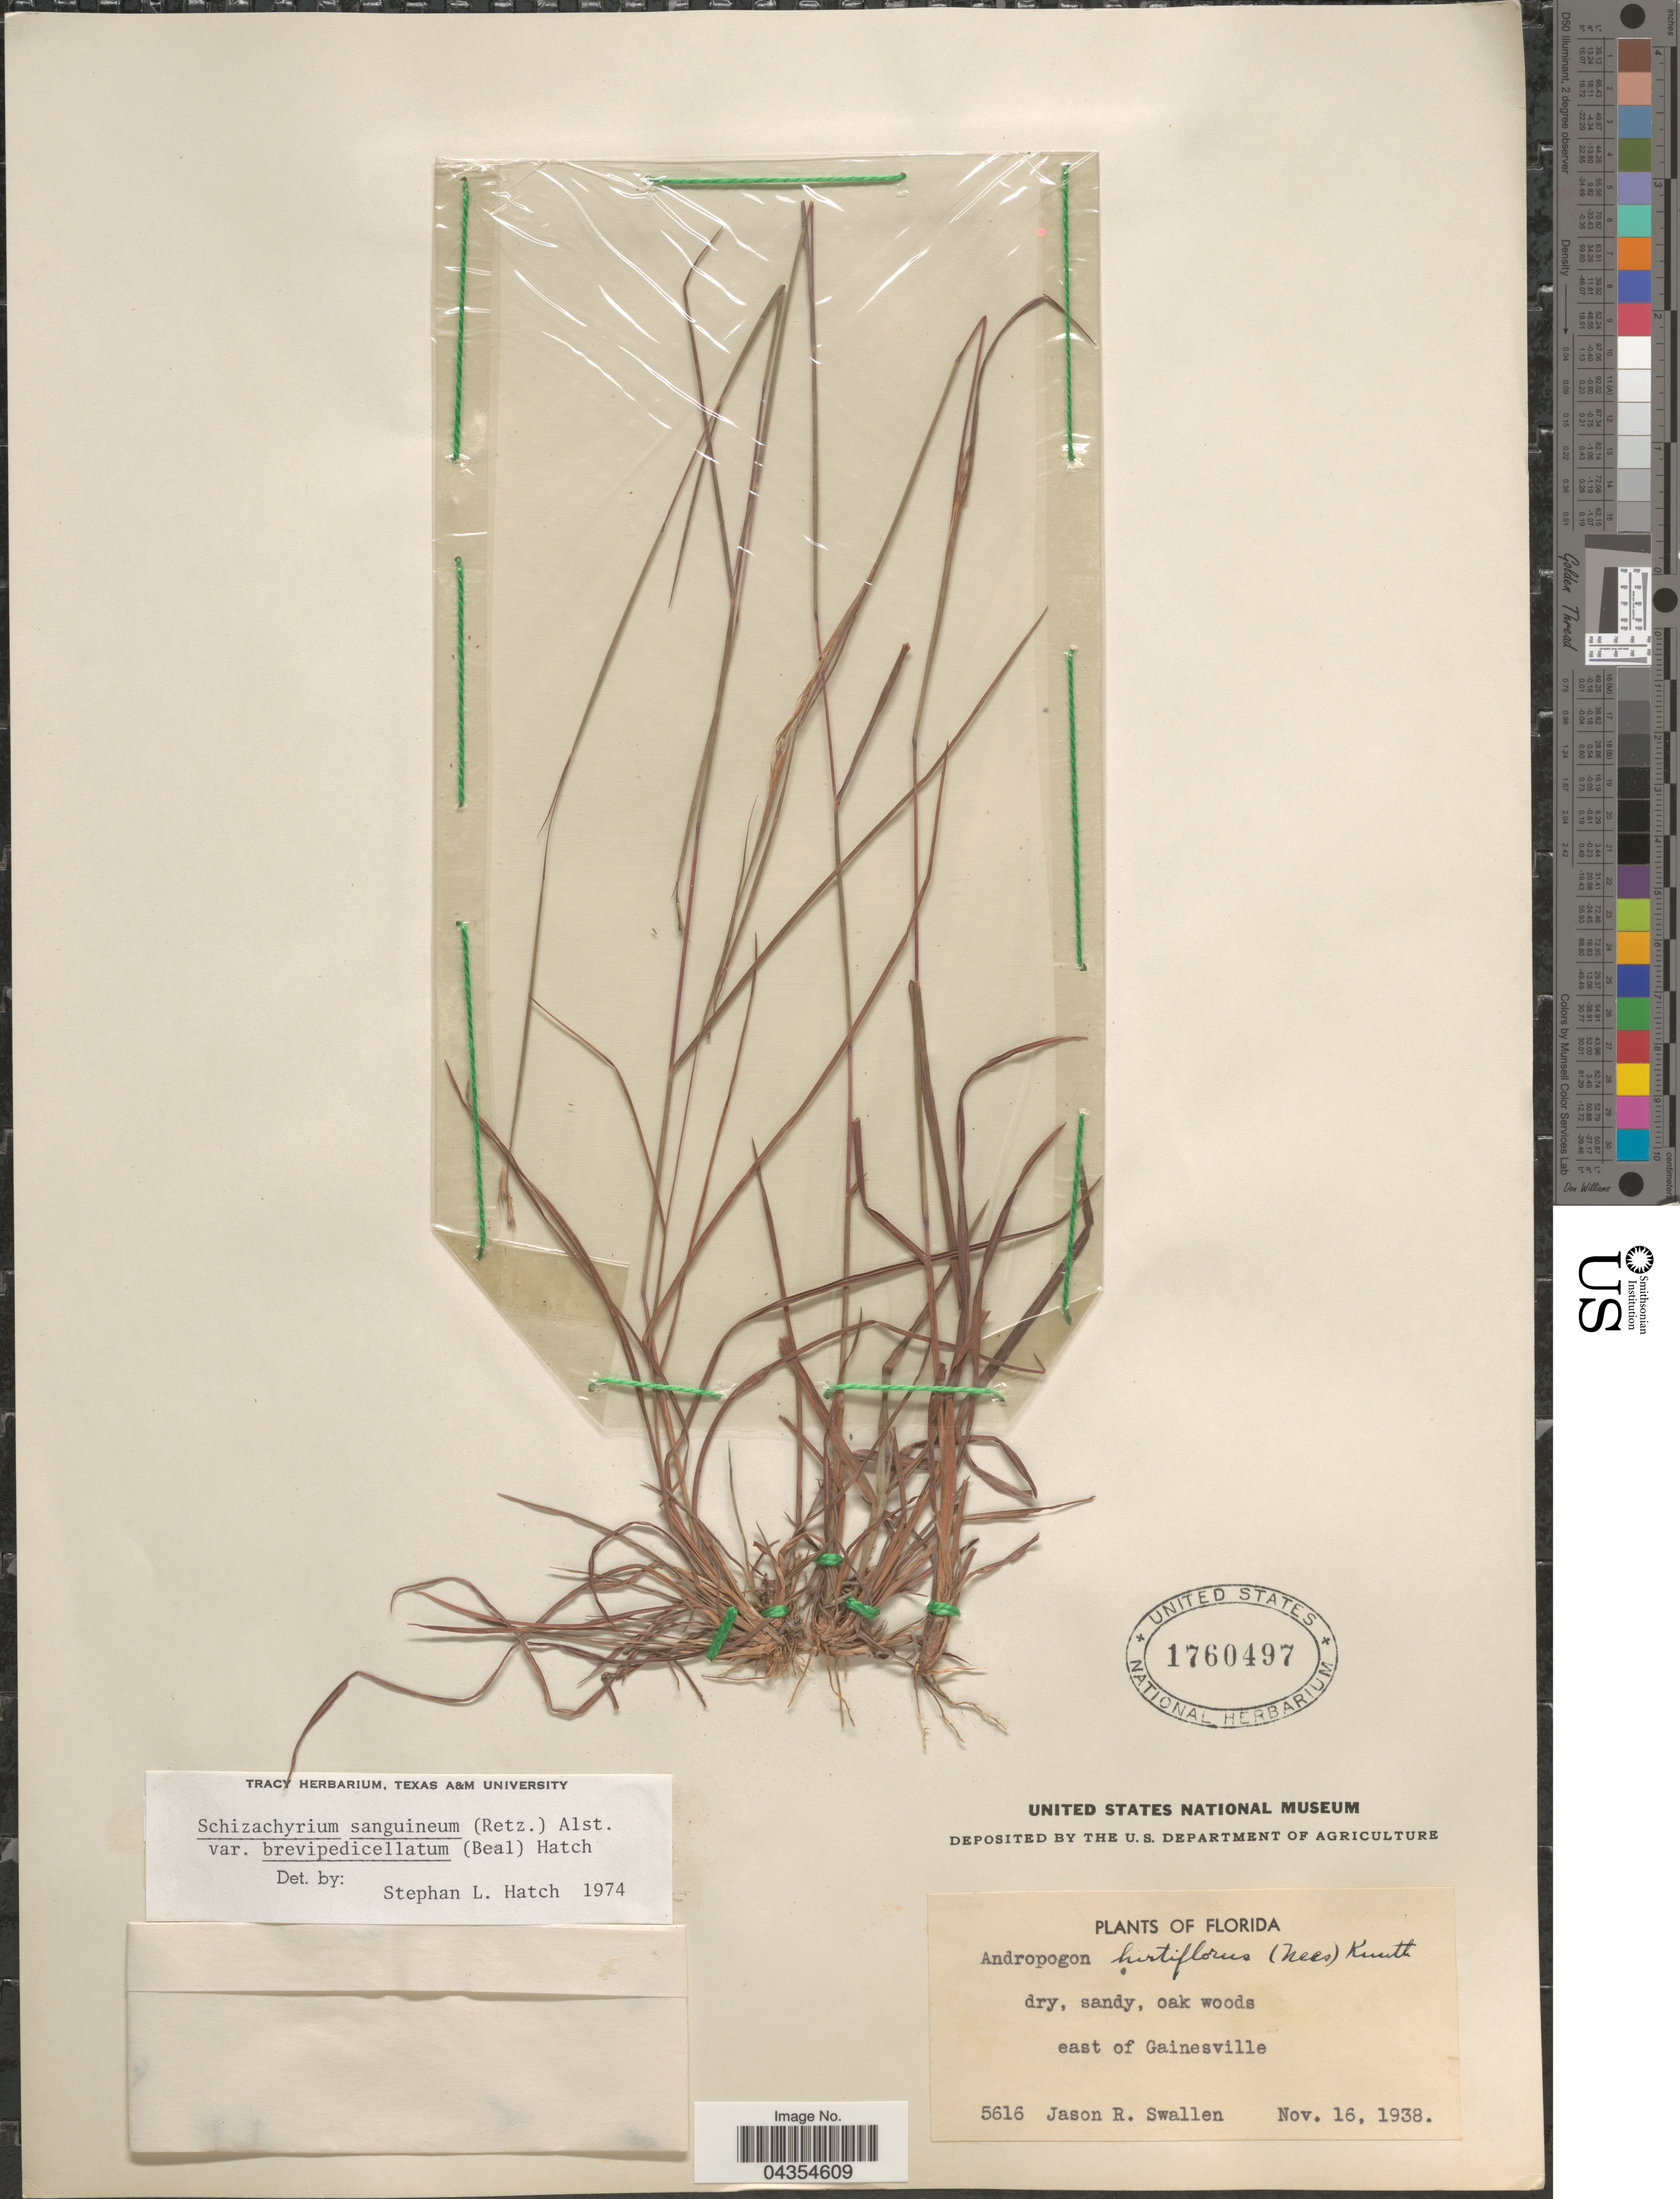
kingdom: Plantae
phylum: Tracheophyta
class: Liliopsida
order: Poales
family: Poaceae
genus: Schizachyrium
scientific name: Schizachyrium sanguineum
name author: (Retz.) Alston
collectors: J. R. Swallen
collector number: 5616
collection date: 1938-11-16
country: United States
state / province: Florida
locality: Dry, sandy, oak woods. East of Gainesville.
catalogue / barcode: US 1760497